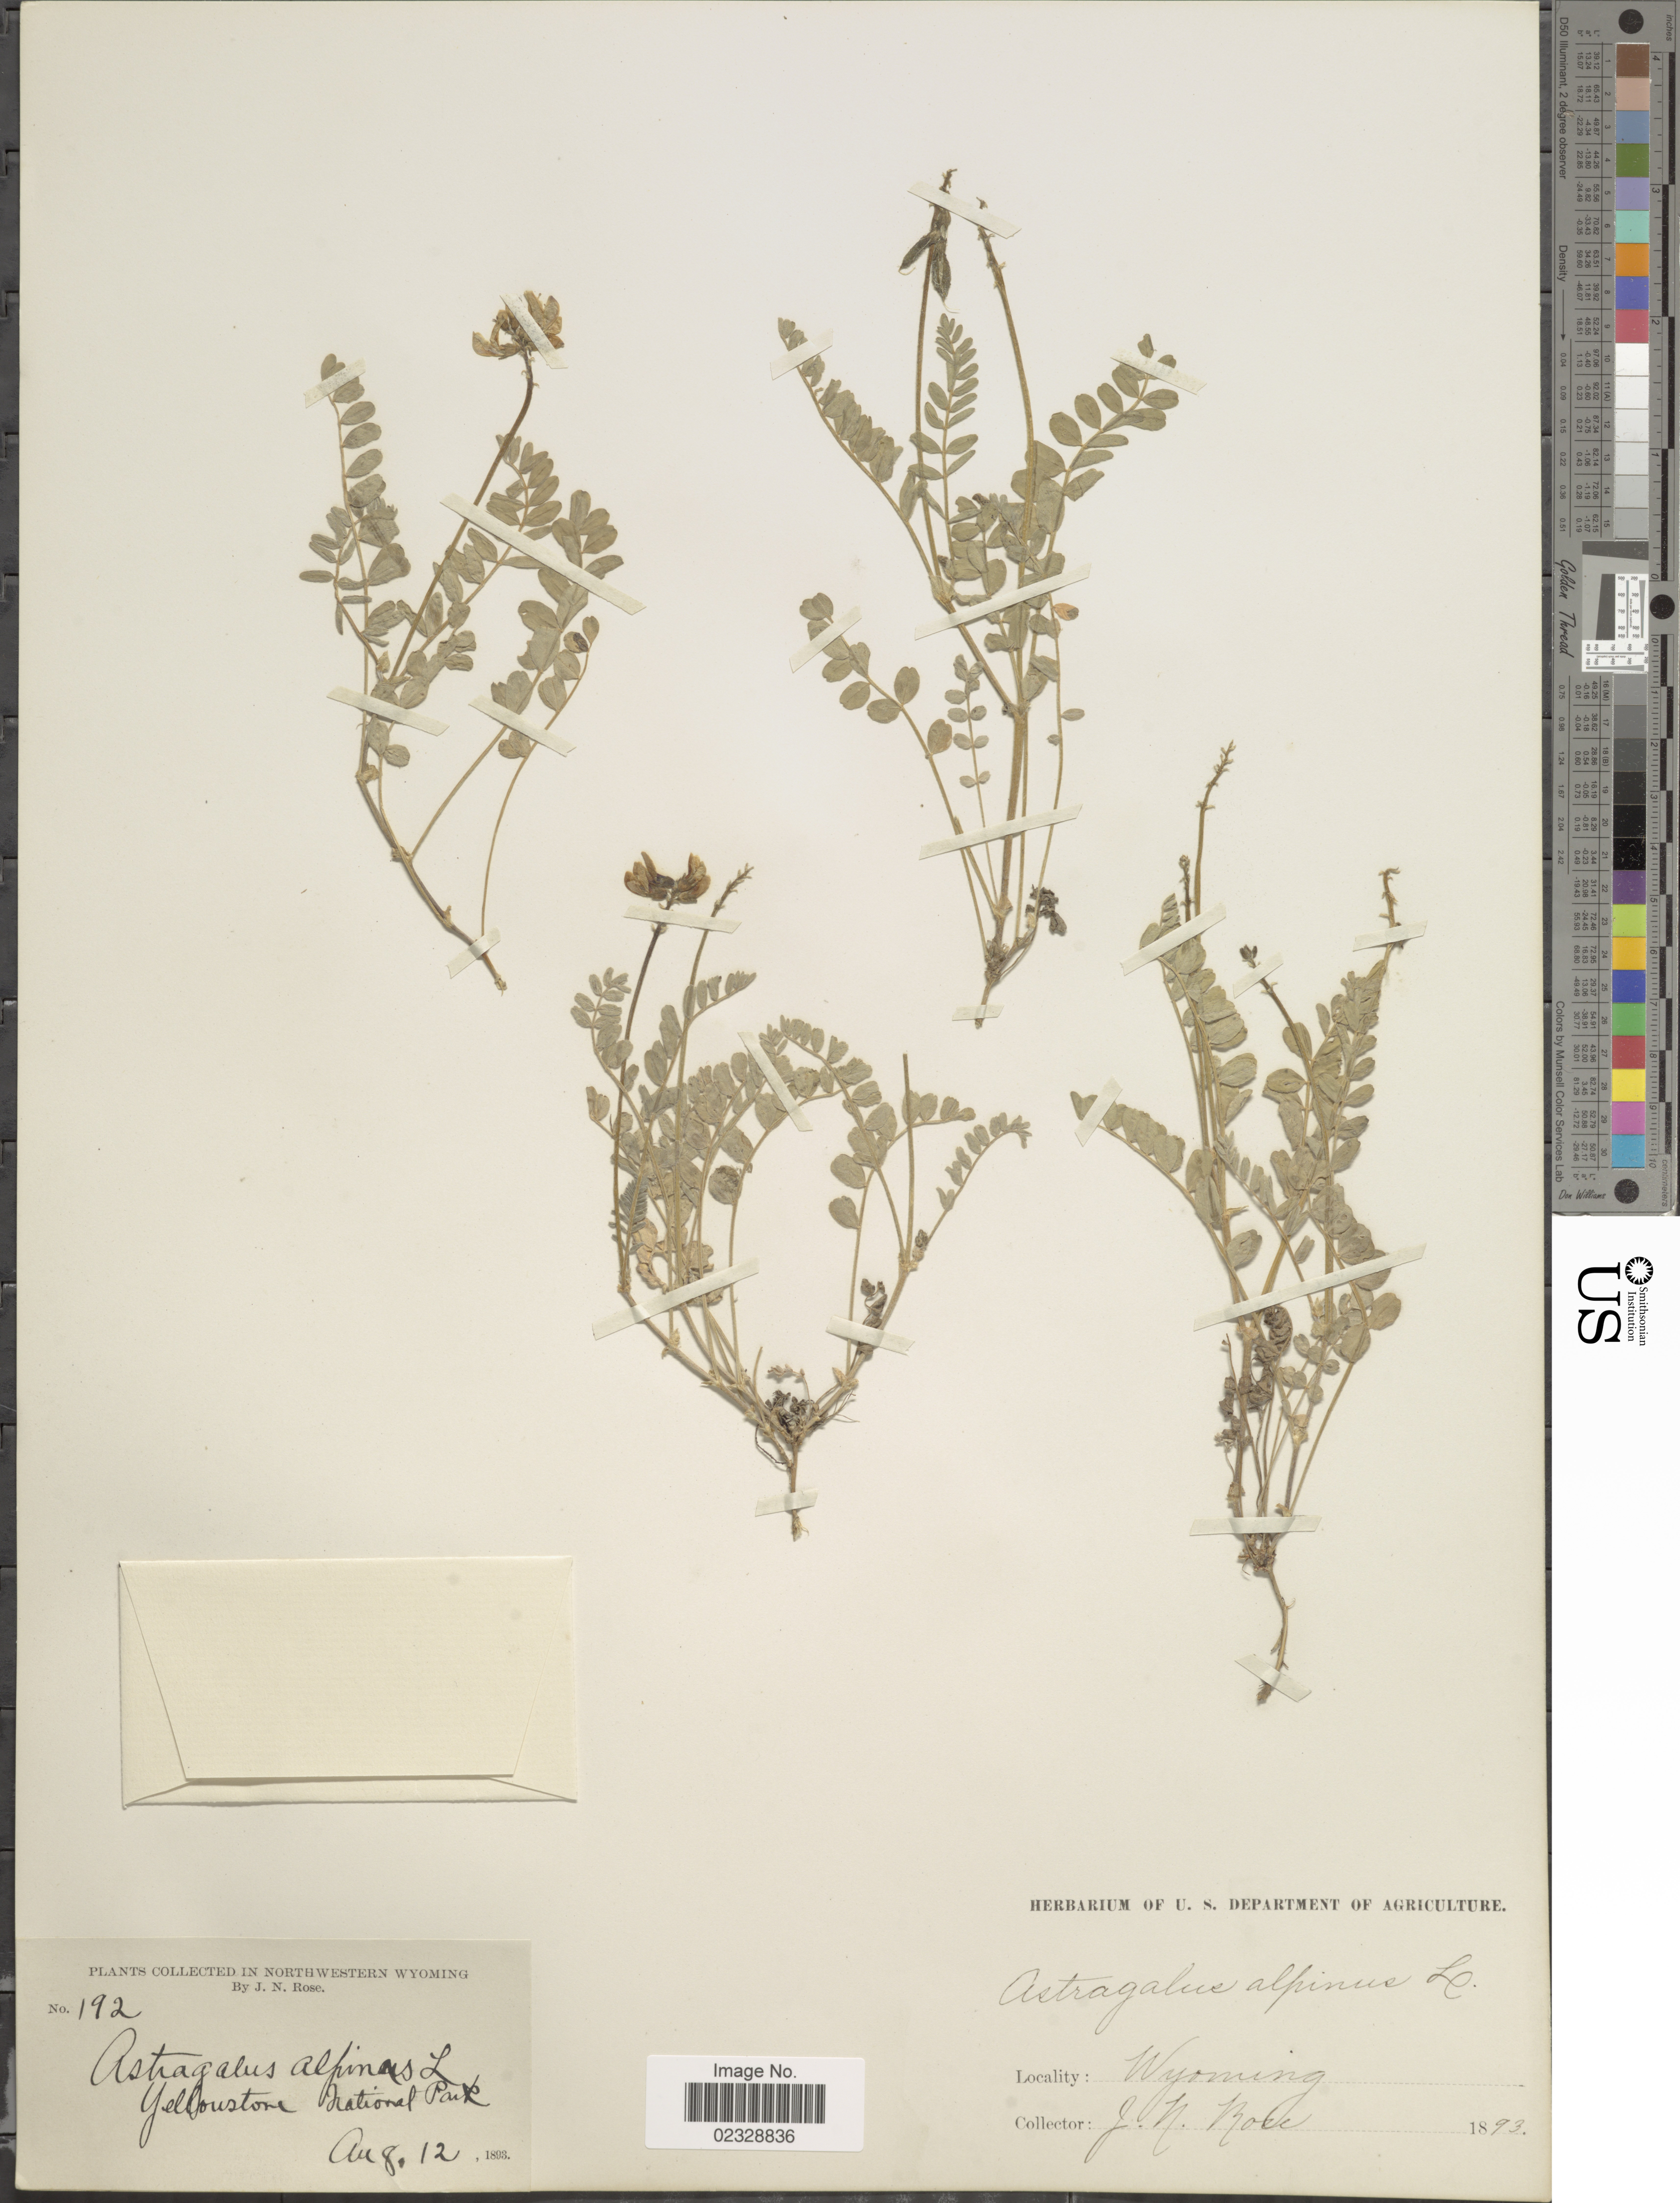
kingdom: Plantae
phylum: Tracheophyta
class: Magnoliopsida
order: Fabales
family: Fabaceae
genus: Astragalus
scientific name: Astragalus alpinus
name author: L.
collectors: J. N. Rose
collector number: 192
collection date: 1893-08-12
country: United States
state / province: Wyoming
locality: Yellowstone National Park